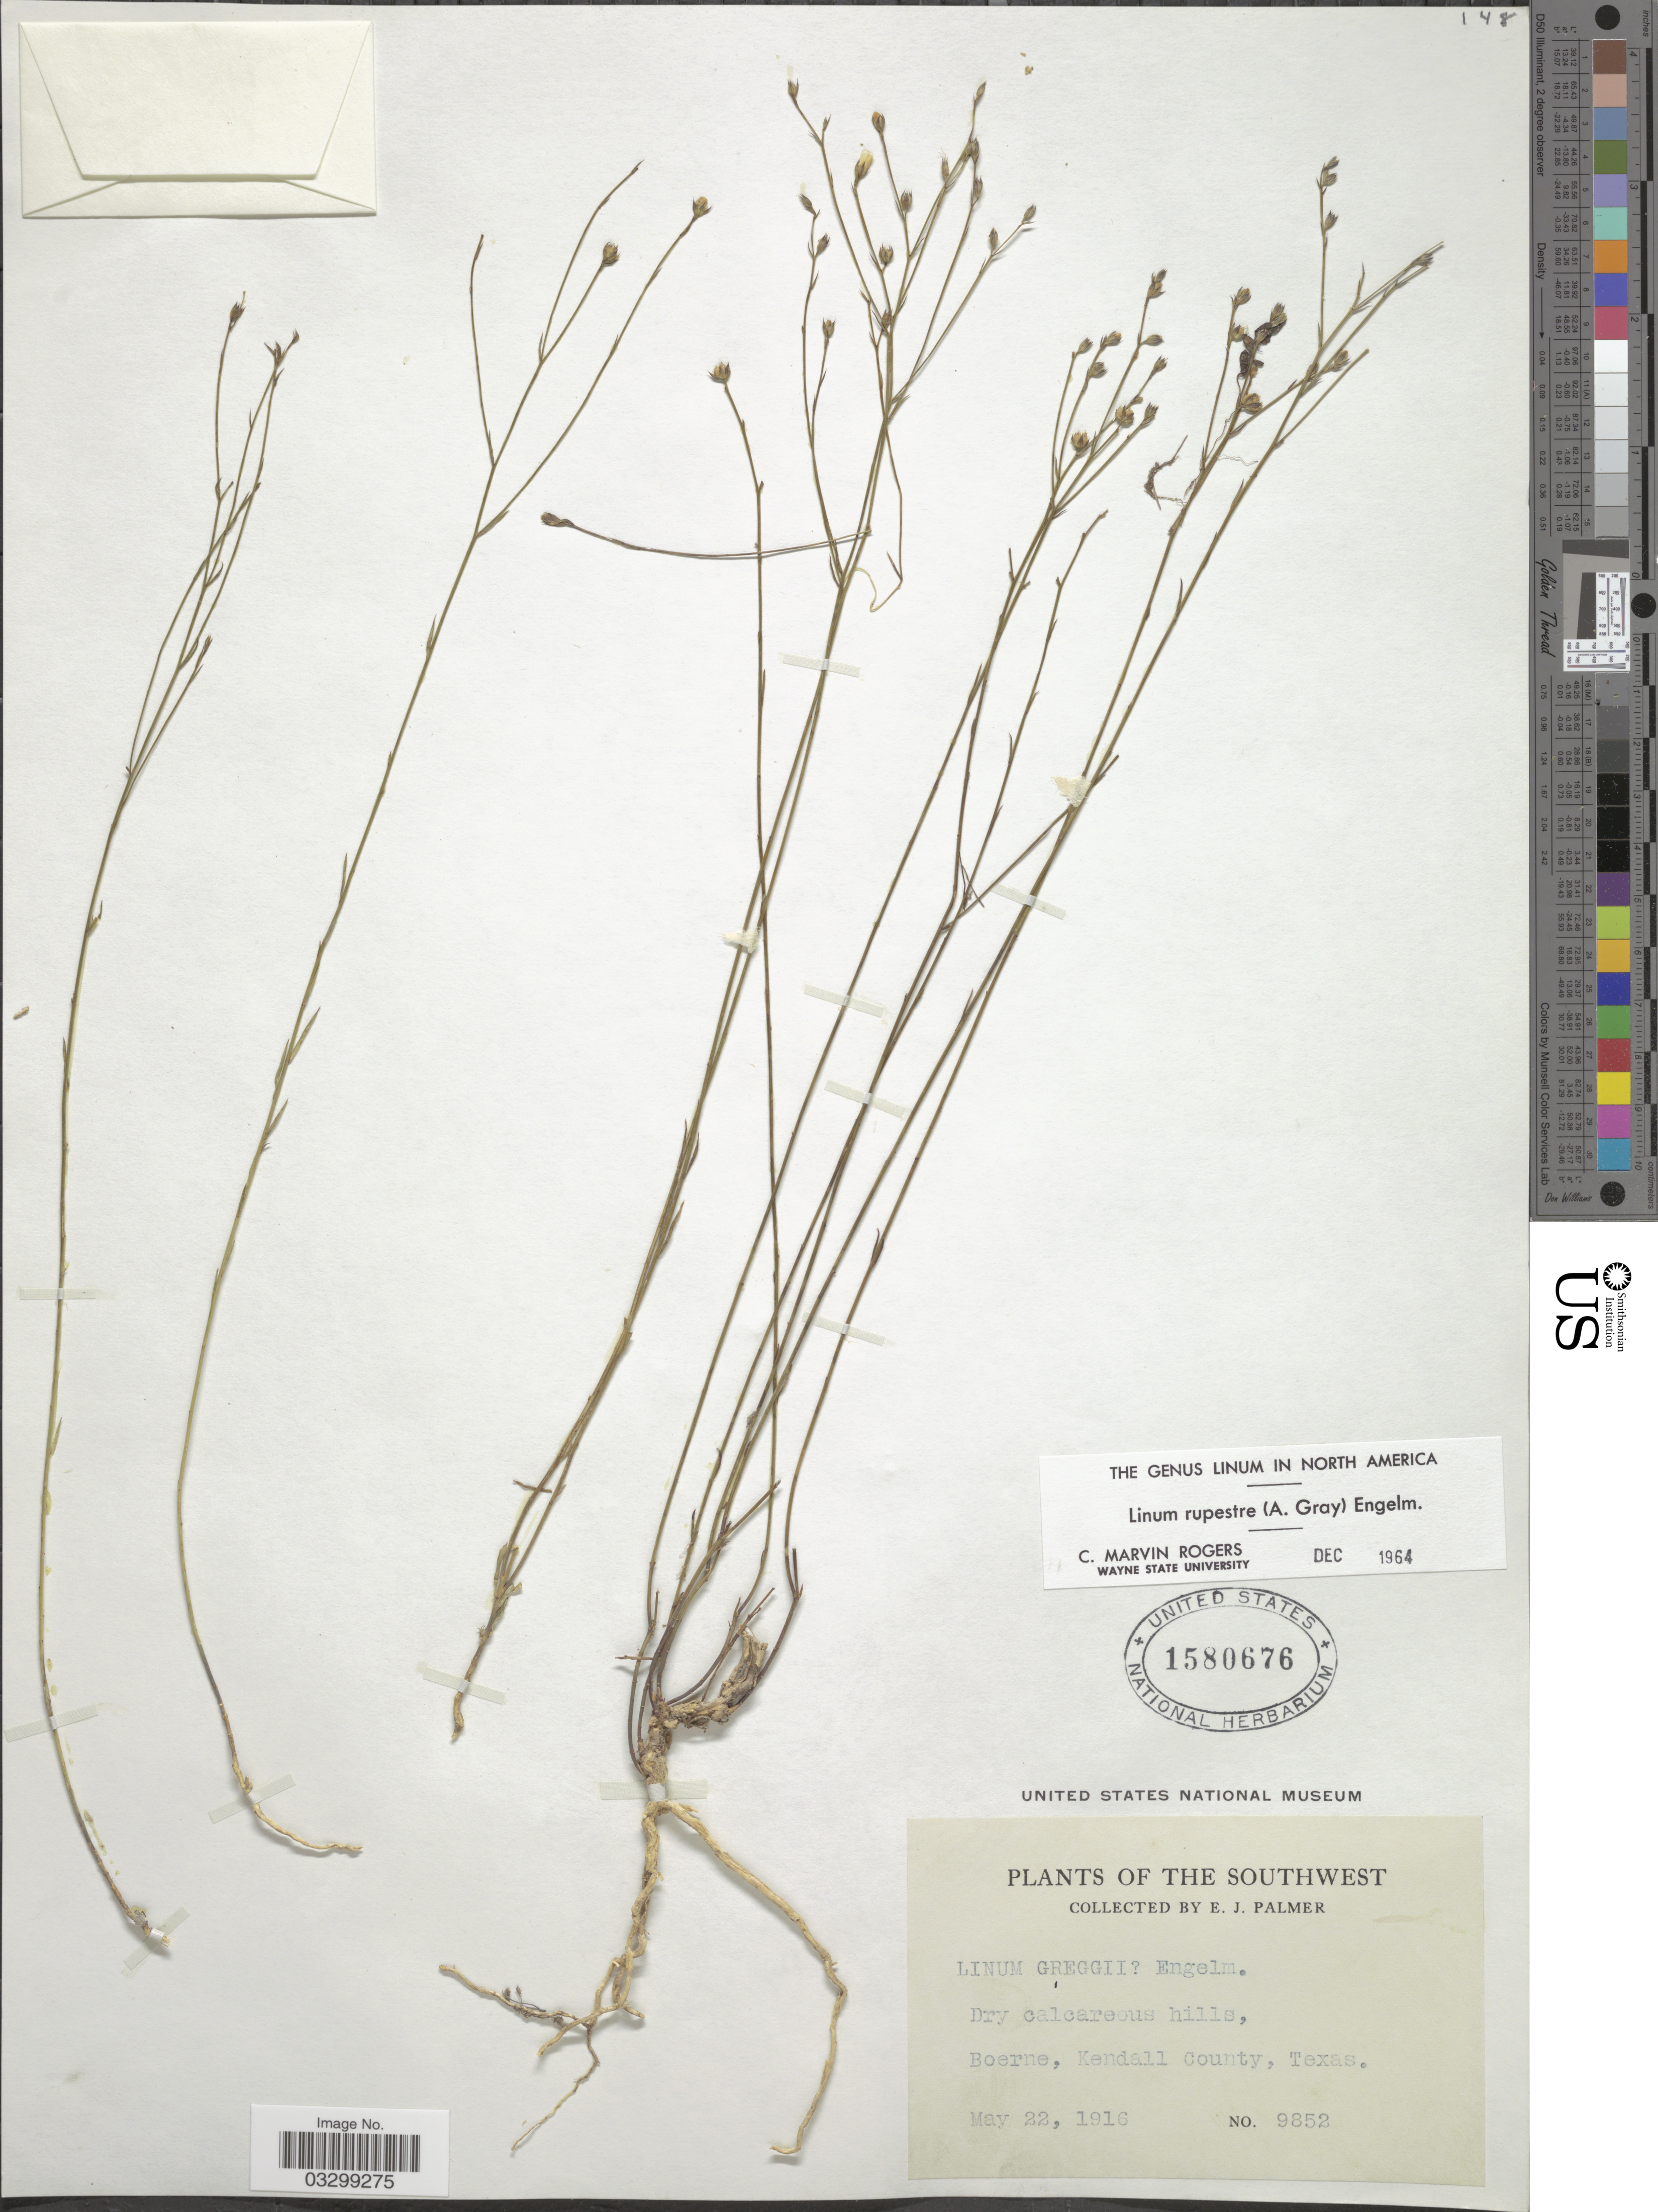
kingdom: Plantae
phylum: Tracheophyta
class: Magnoliopsida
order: Malpighiales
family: Linaceae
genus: Linum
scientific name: Linum rupestre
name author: Engelm.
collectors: E. J. Palmer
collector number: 9852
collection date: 1916-05-22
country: United States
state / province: Texas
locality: The Southwest. Boerne, Kendall County.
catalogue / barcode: US 1580676